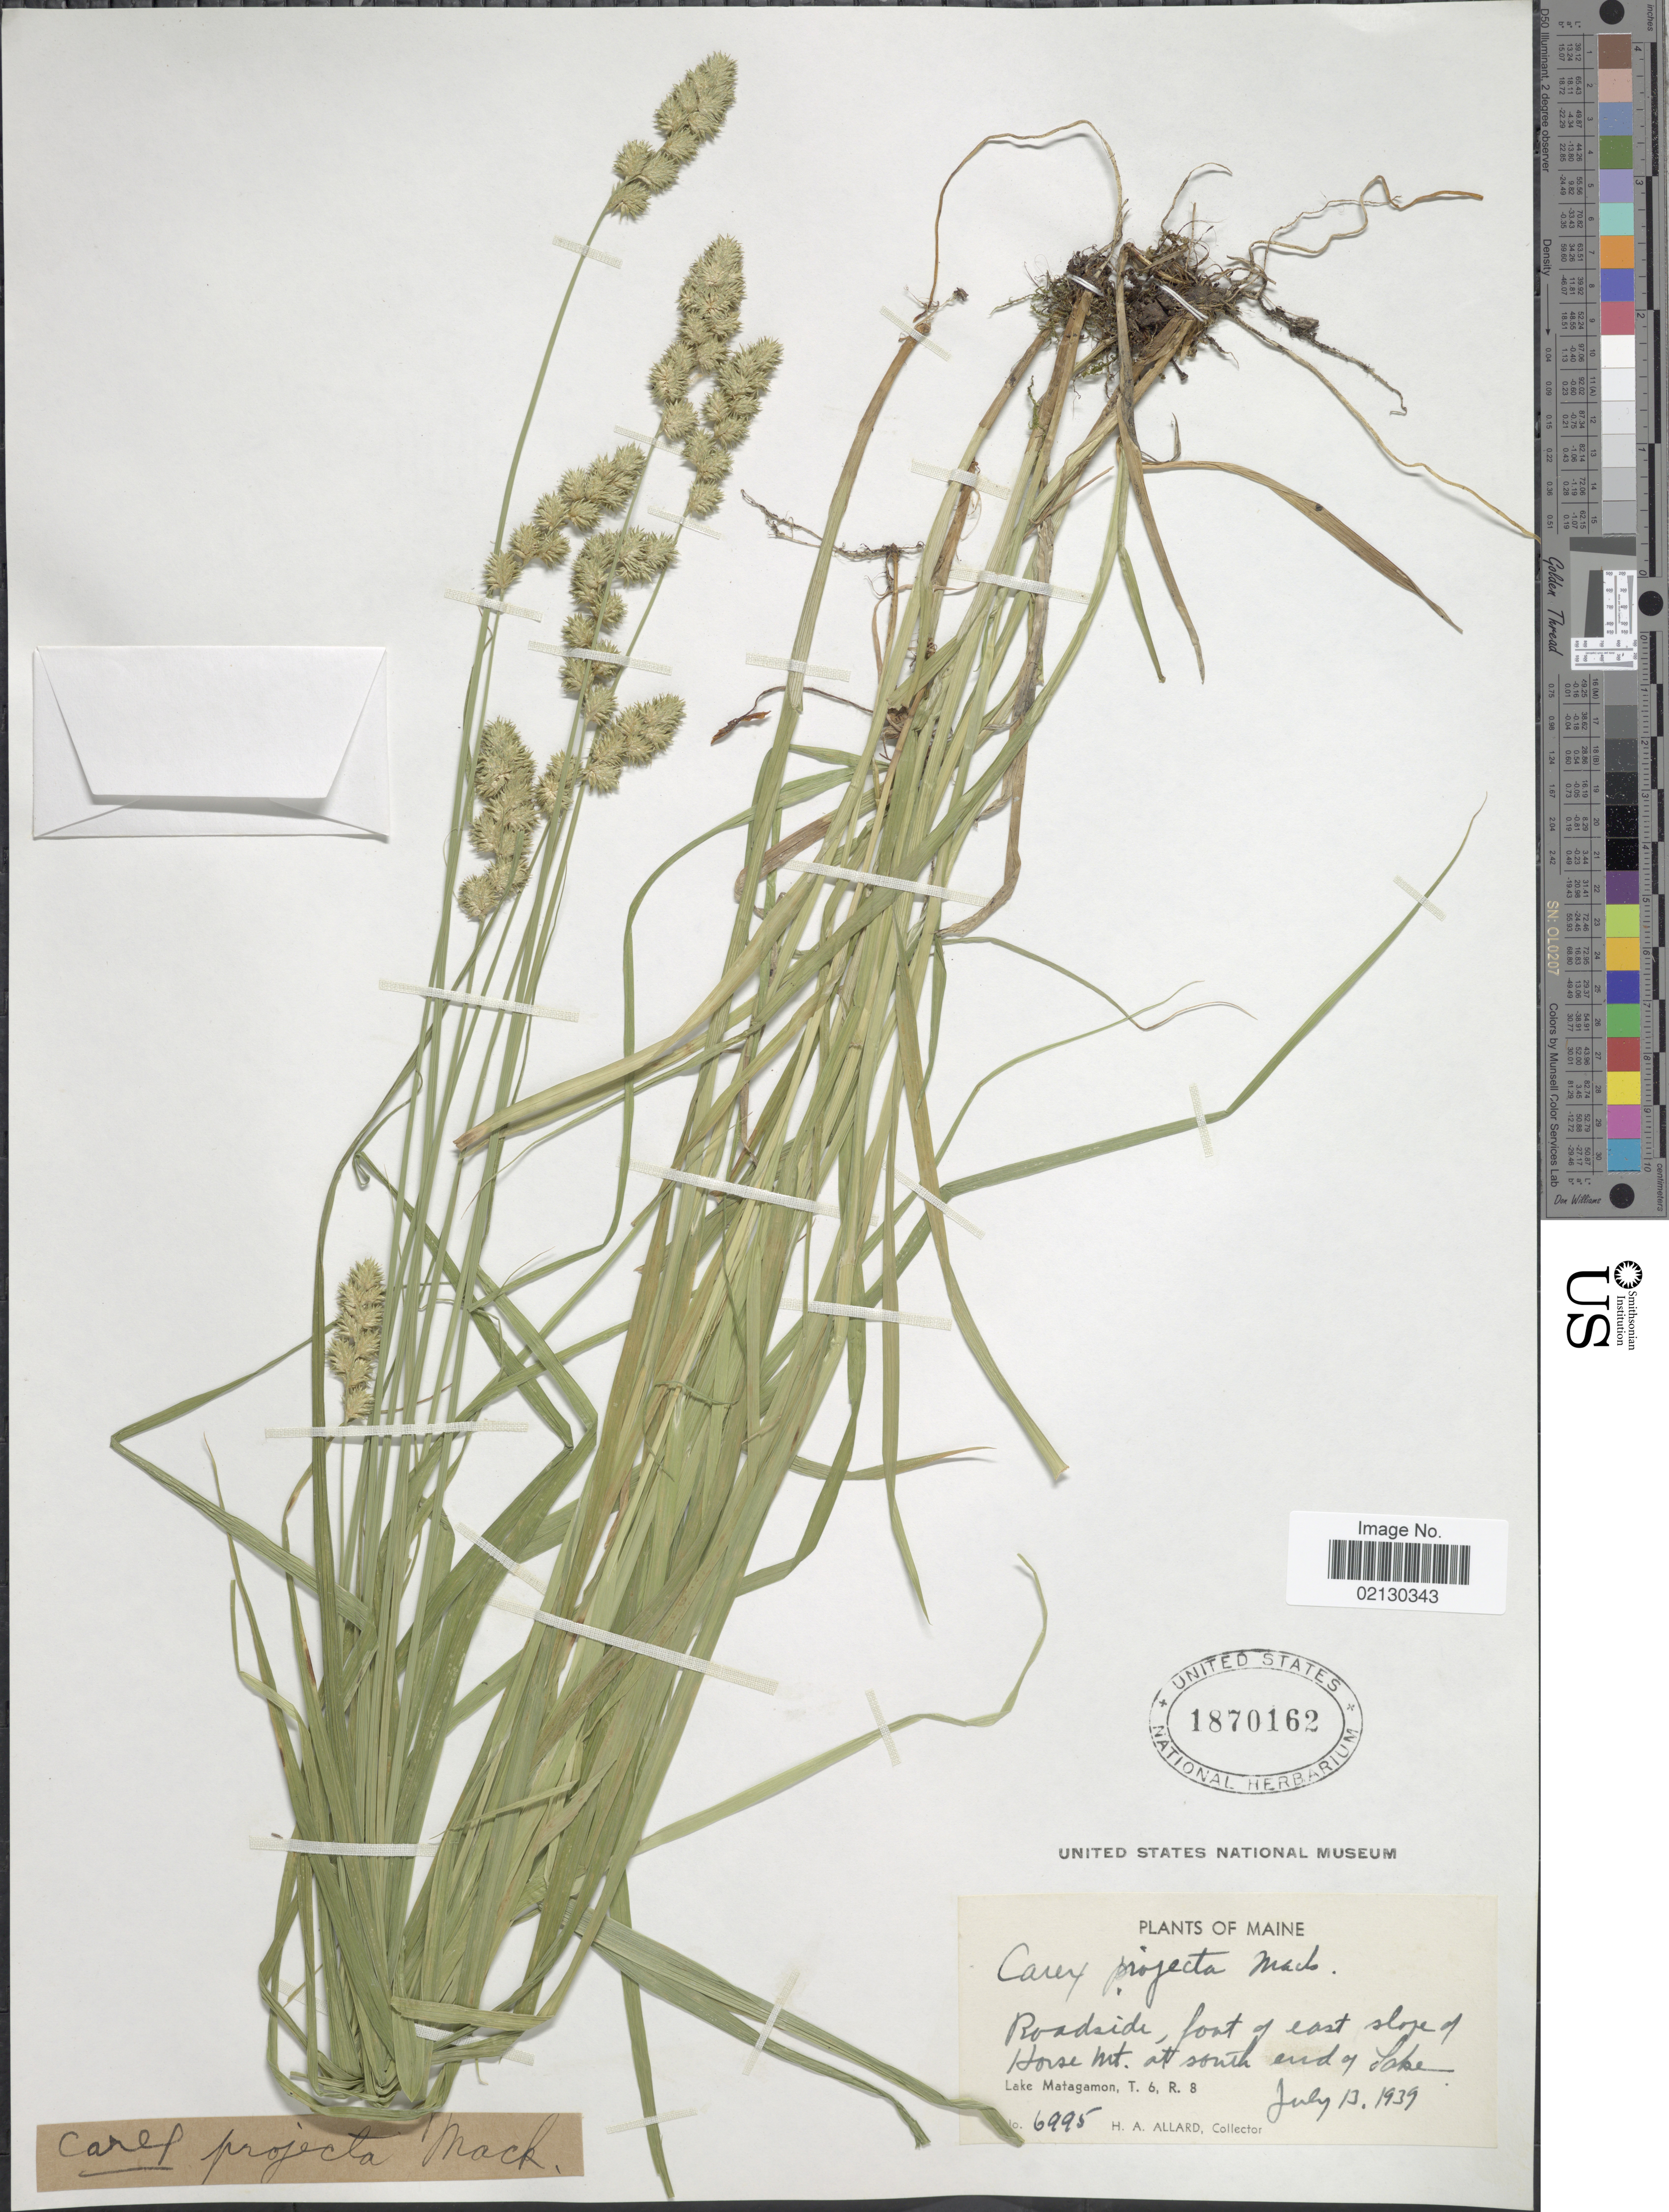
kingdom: Plantae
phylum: Tracheophyta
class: Liliopsida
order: Poales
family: Cyperaceae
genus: Carex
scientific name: Carex projecta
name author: Mack.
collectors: H. A. Allard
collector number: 6995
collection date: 1939-07-13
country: United States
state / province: Maine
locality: Roadside, foot of east slope of Horse Mt. at south end of lake. Lake Matagamon, T.6, R.8.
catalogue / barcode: US 1870162